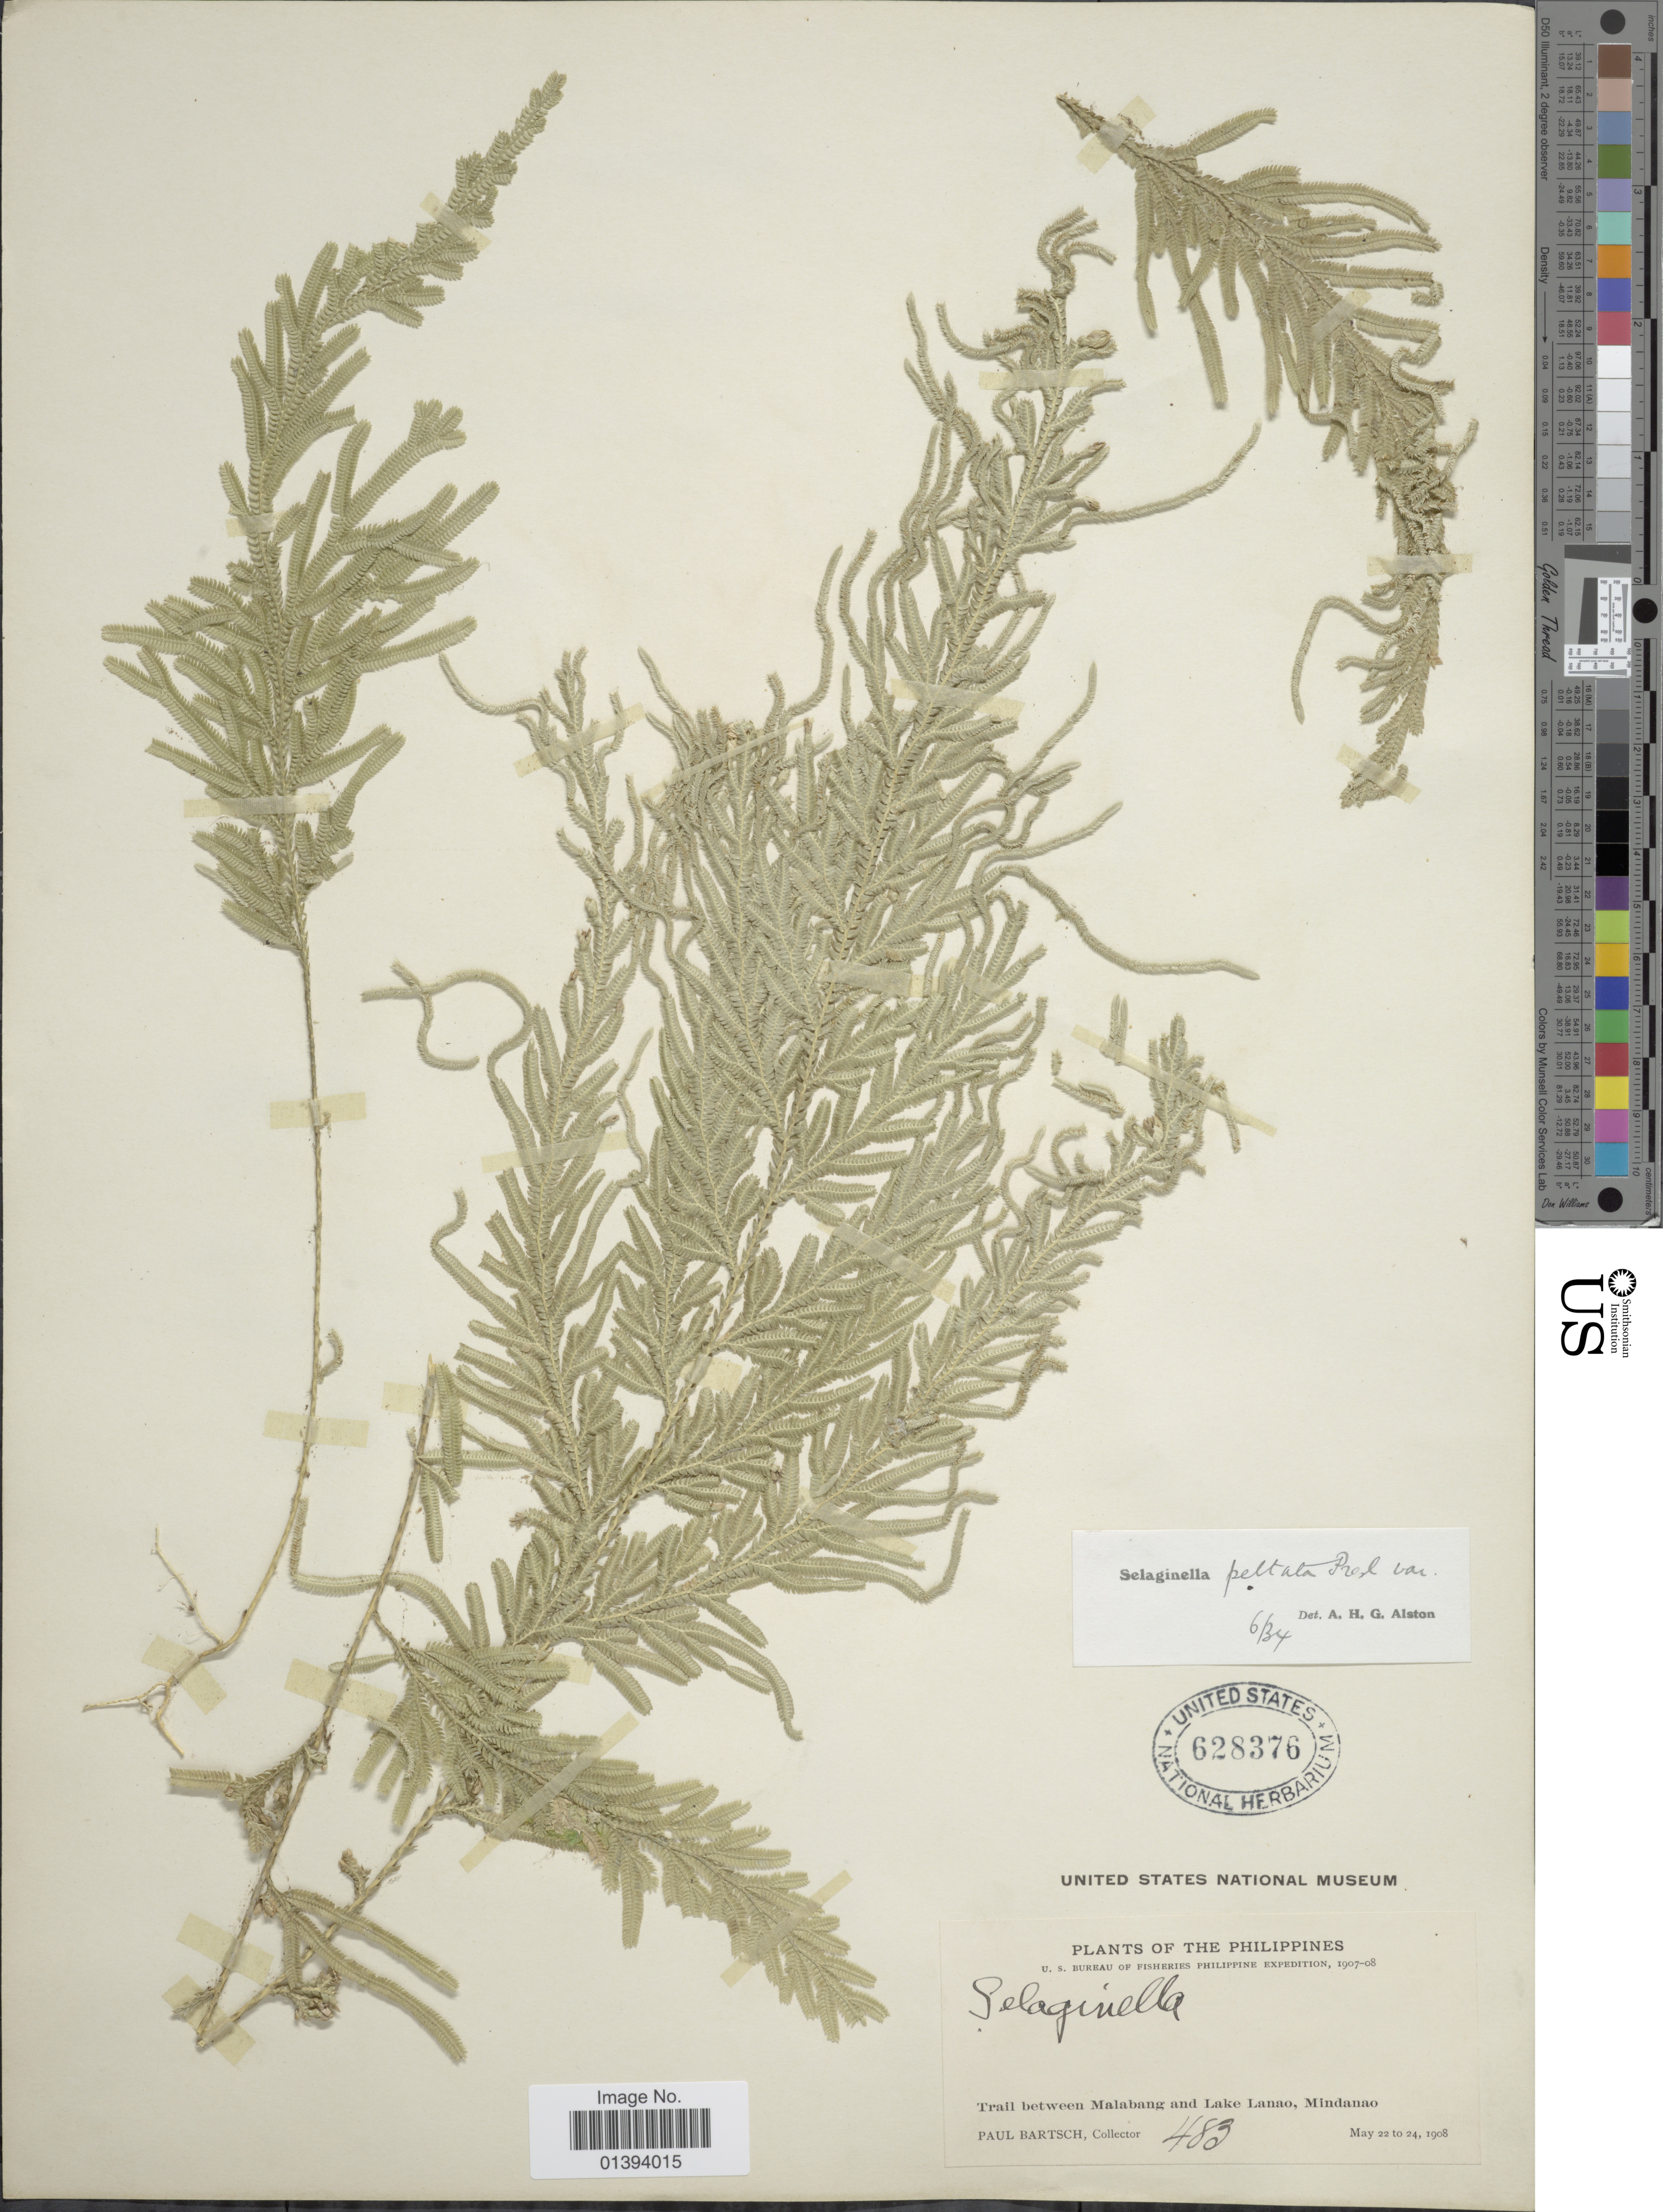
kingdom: Plantae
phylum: Tracheophyta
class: Lycopodiopsida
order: Selaginellales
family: Selaginellaceae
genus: Selaginella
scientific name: Selaginella peltata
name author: C. Presl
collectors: P. Bartsch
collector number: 483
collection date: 1908-05-22/1908-05-24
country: Philippines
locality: Trail between Malabang and Lake Lanao, Mindanao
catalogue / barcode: US 628376